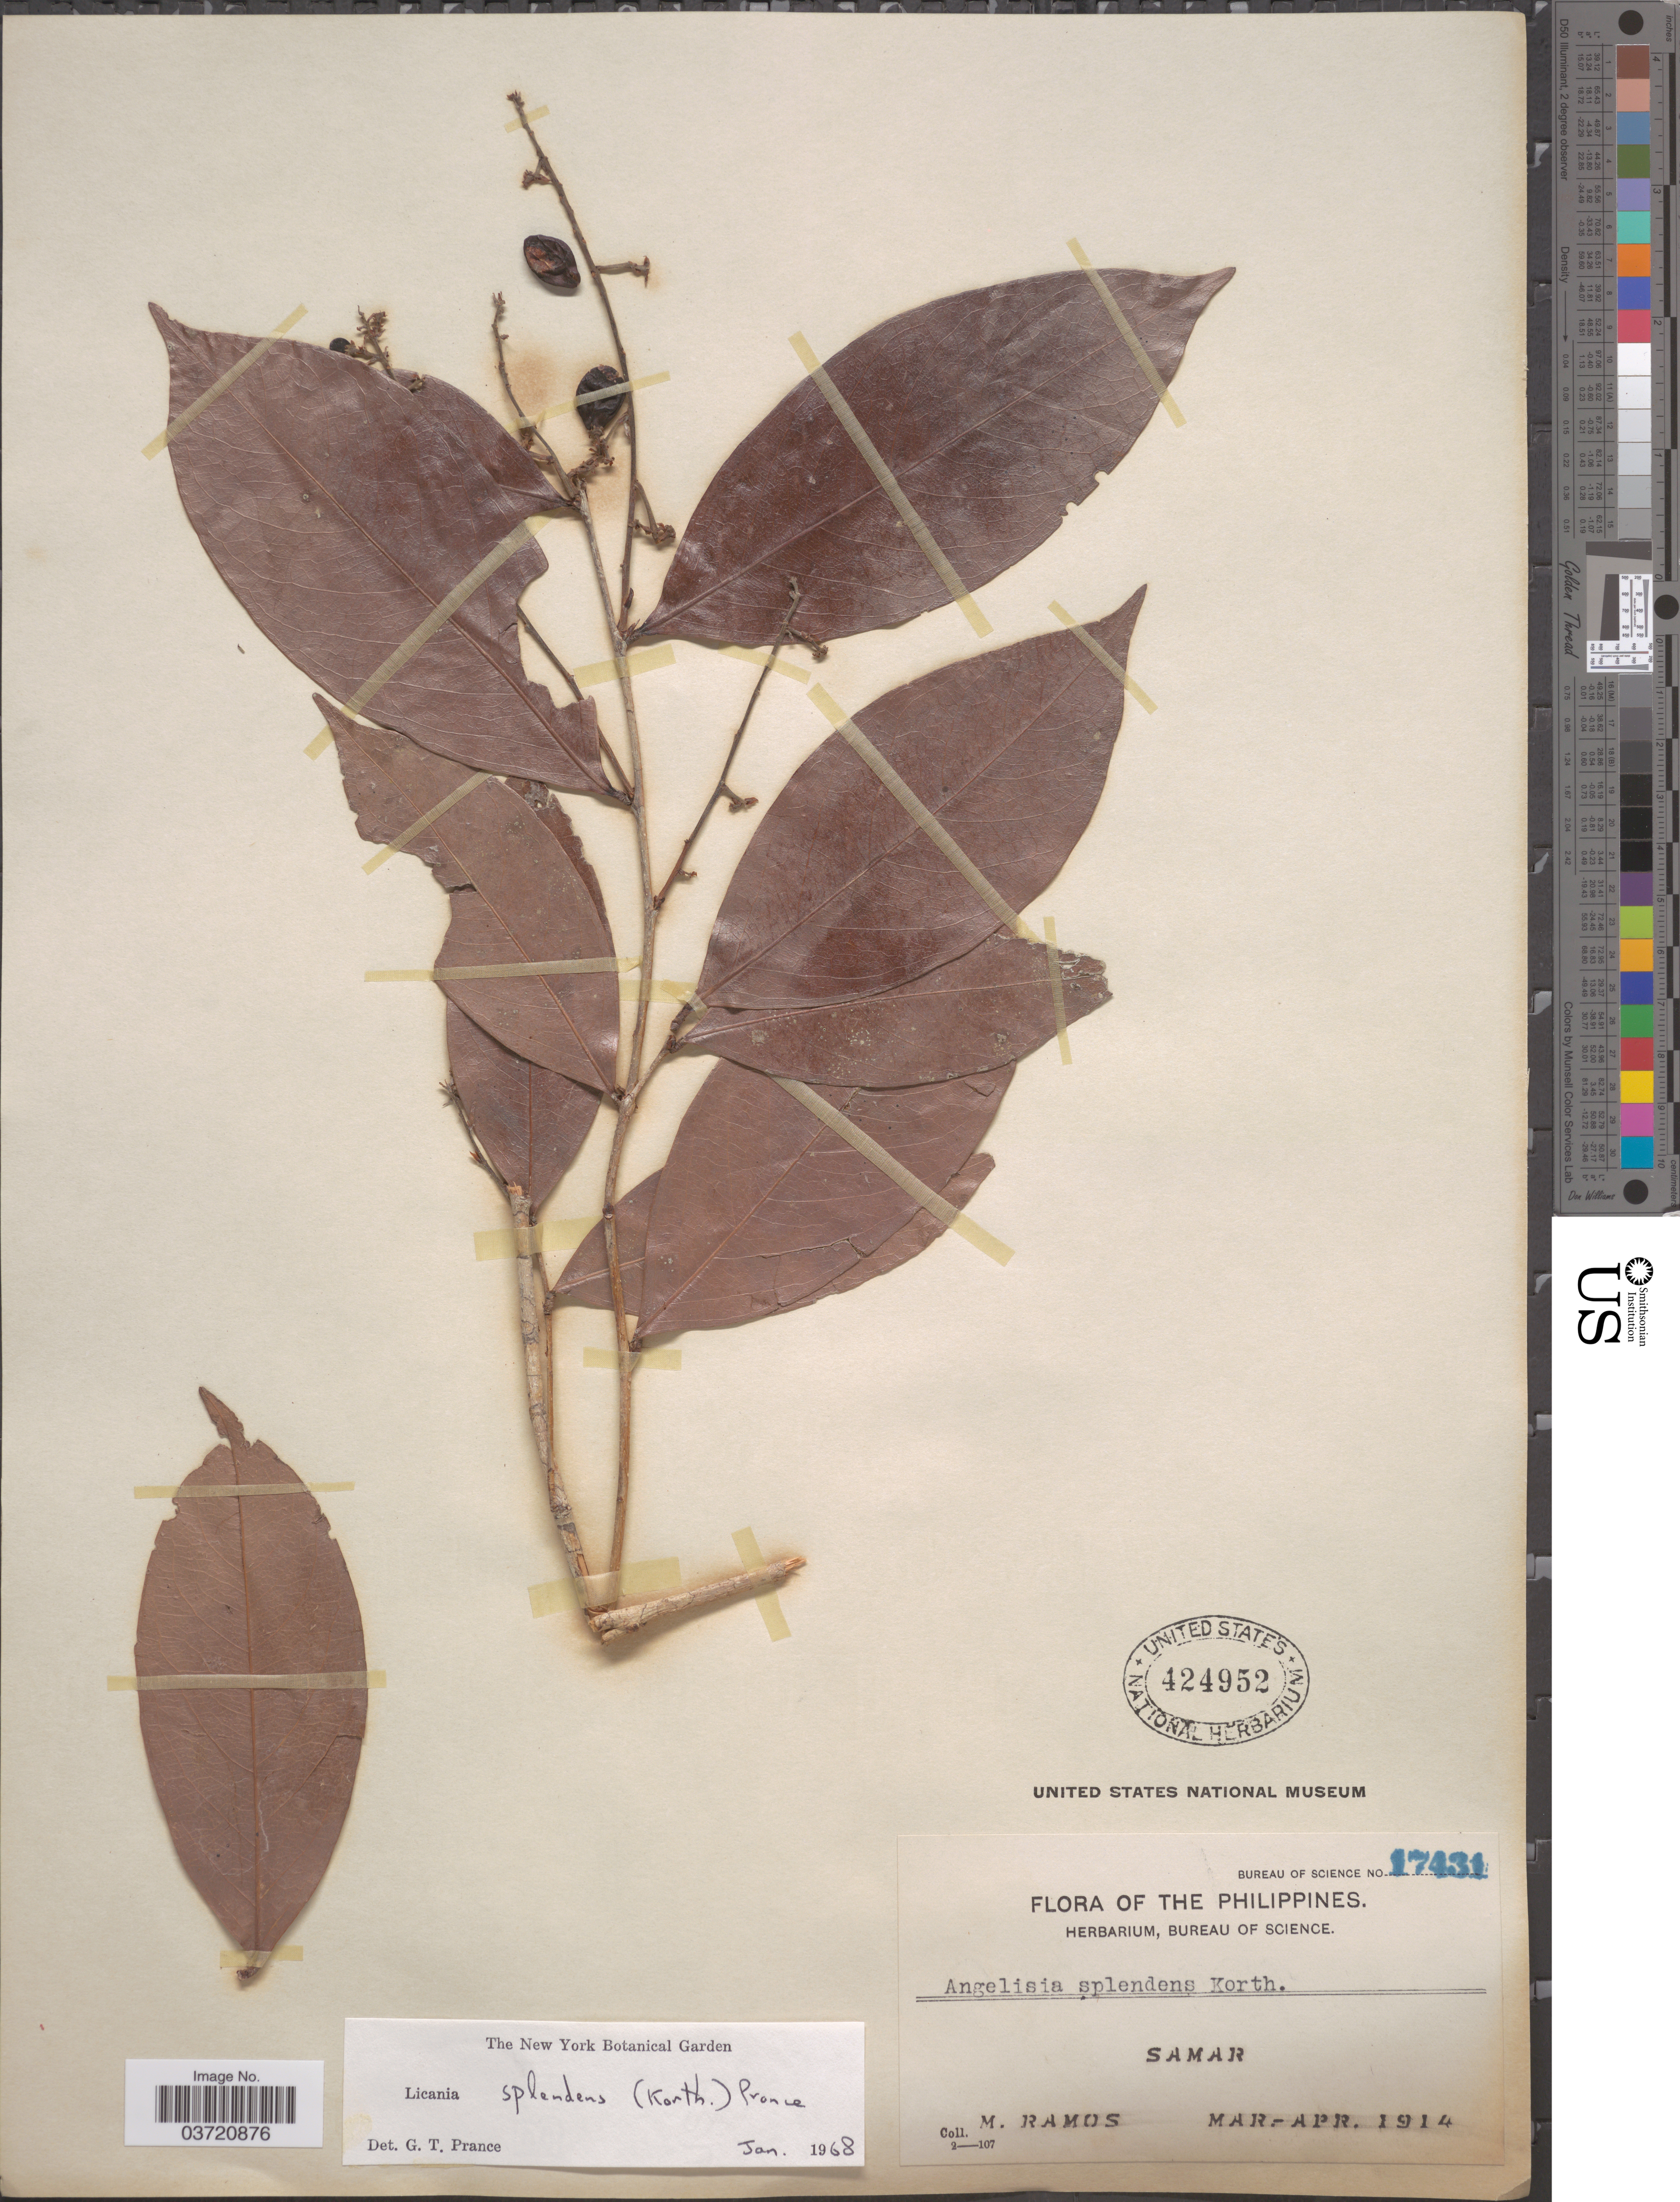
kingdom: Plantae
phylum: Tracheophyta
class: Magnoliopsida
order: Malpighiales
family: Chrysobalanaceae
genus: Licania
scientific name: Licania splendens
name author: (Korth.) Prance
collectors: M. Ramos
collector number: Bureau of Science 17431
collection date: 1914-03/1914-04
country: Philippines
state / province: Eastern Visayas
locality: Samar.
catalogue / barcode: US 424952